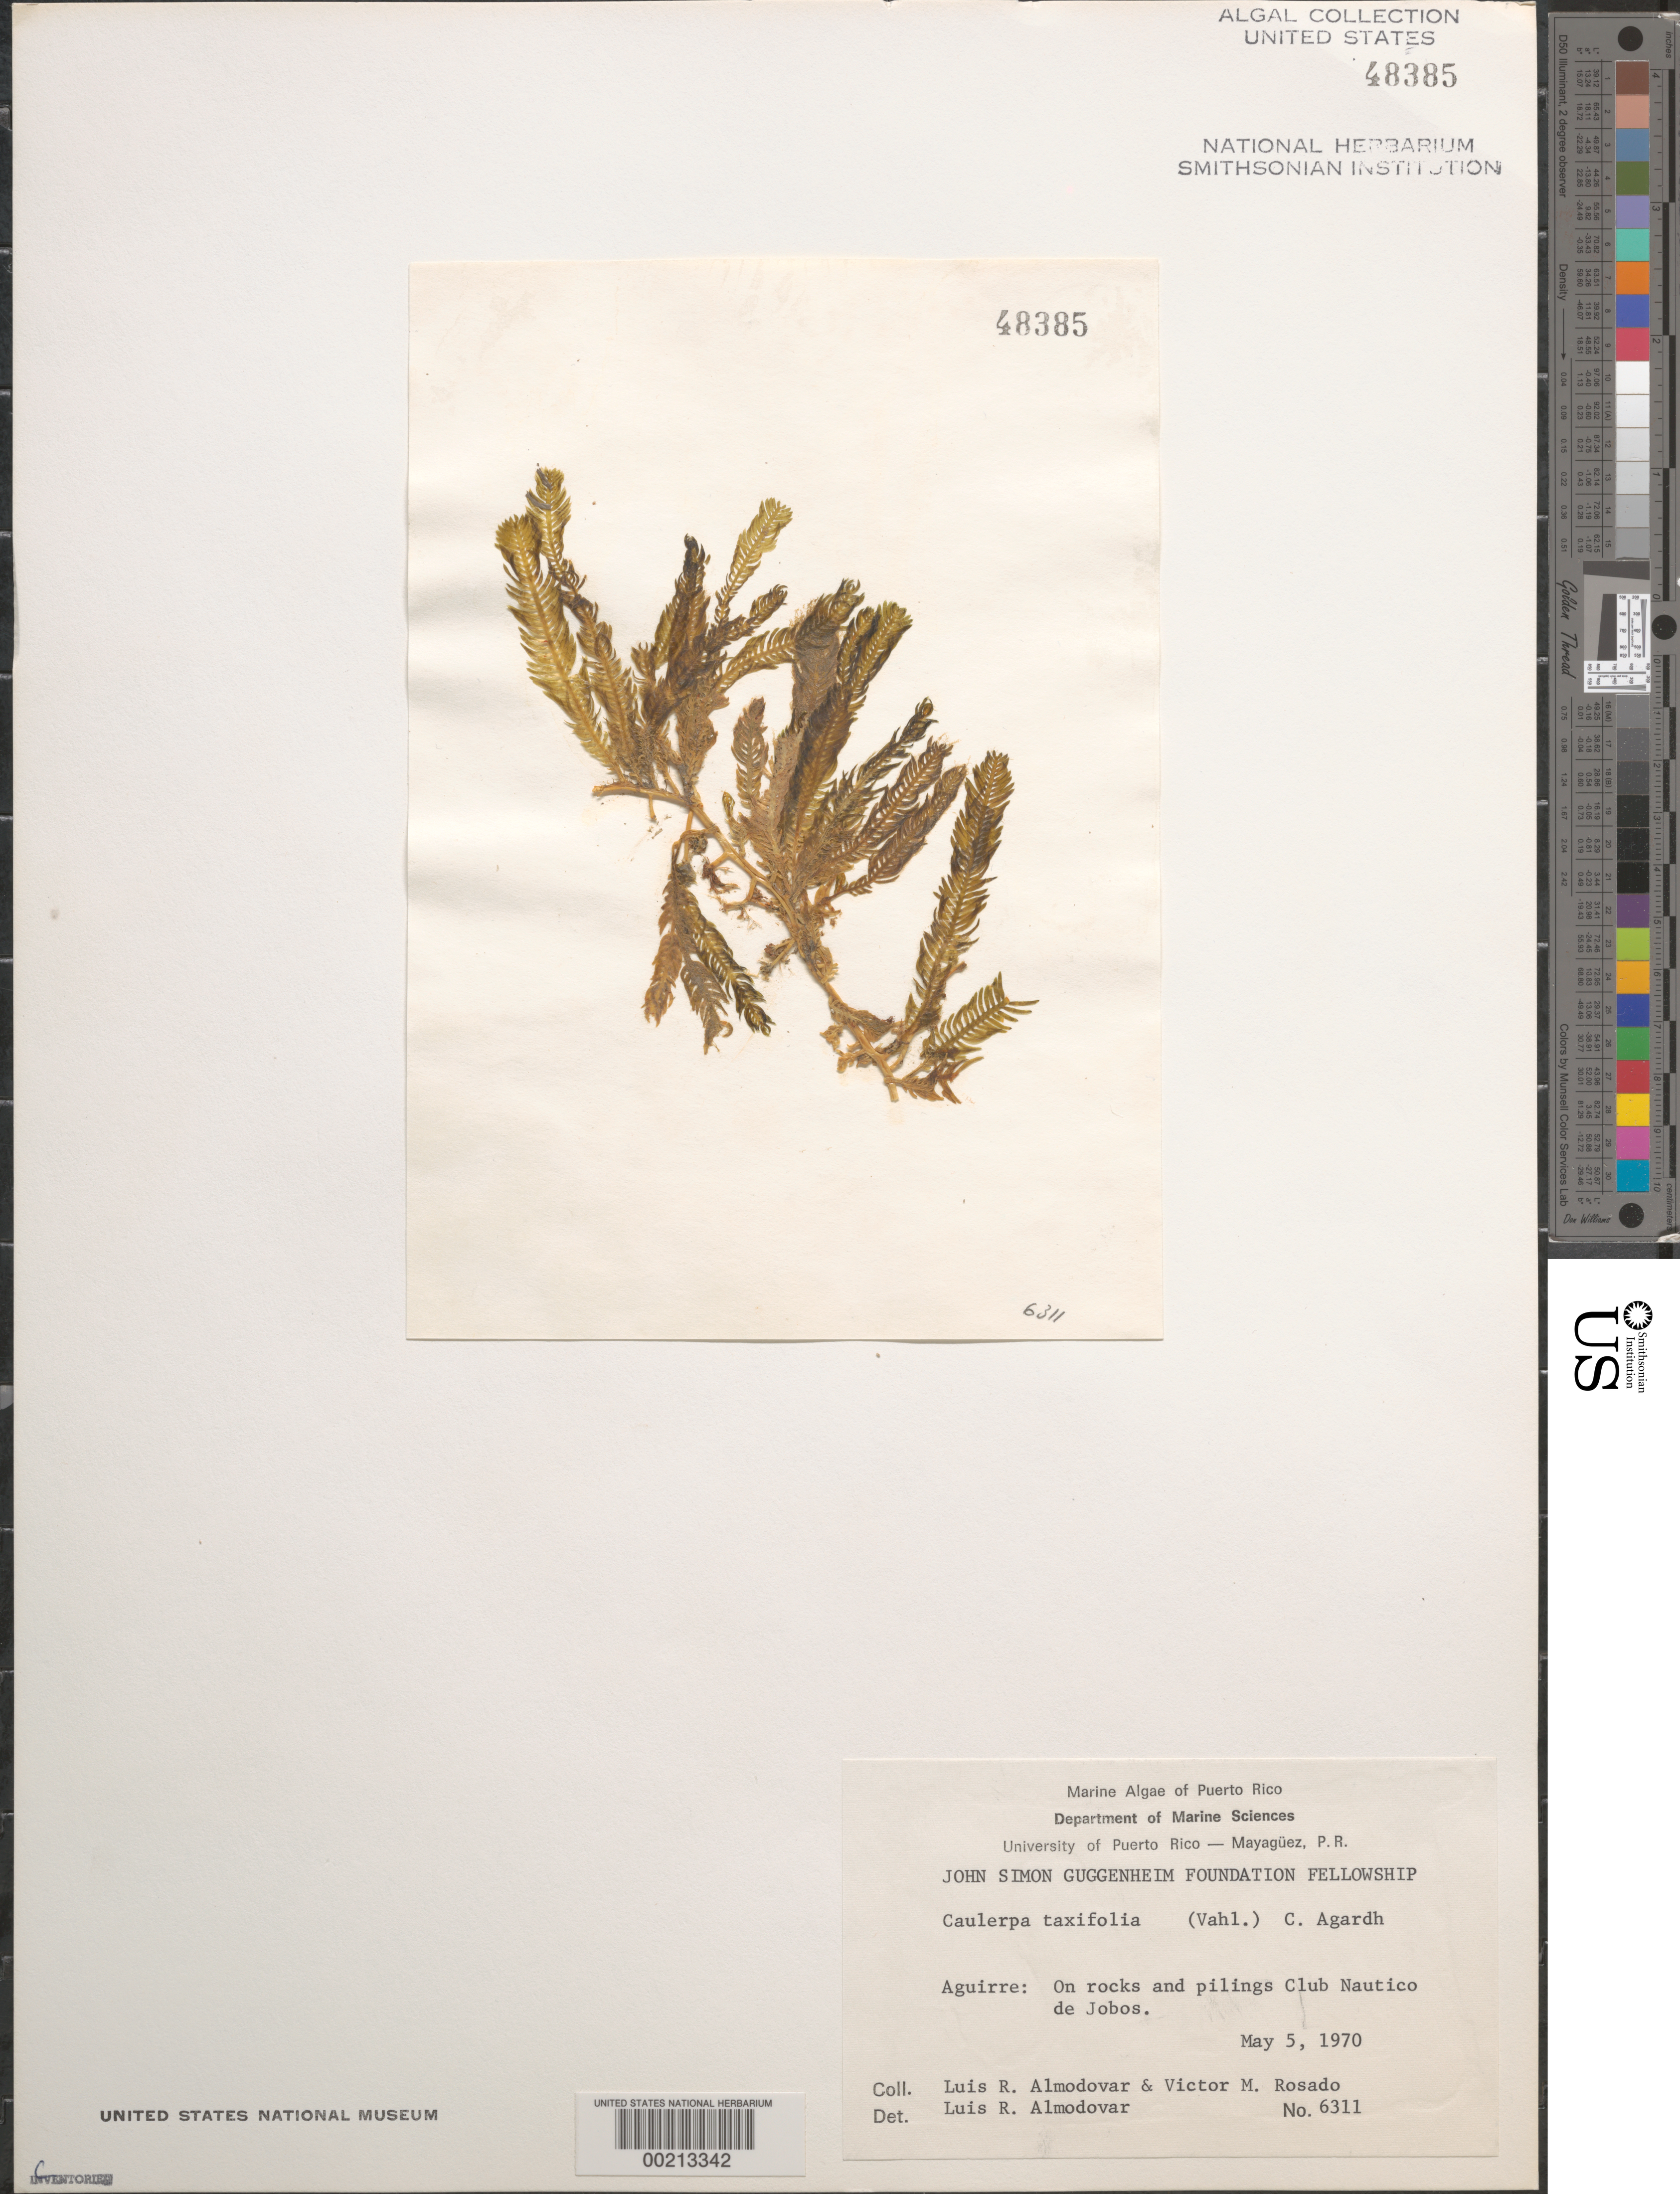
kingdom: Plantae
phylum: Chlorophyta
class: Ulvophyceae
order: Bryopsidales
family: Caulerpaceae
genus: Caulerpa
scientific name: Caulerpa taxifolia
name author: (M. Vahl) C. Agardh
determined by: Almodovar, L. R.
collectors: L. Almodovar & V. Rosado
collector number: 6311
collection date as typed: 05 May 1970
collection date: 1970-05-05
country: Puerto Rico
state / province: Guayama / Salinas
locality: Aguirre, Club Nautico de Jobos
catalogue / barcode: US 48385